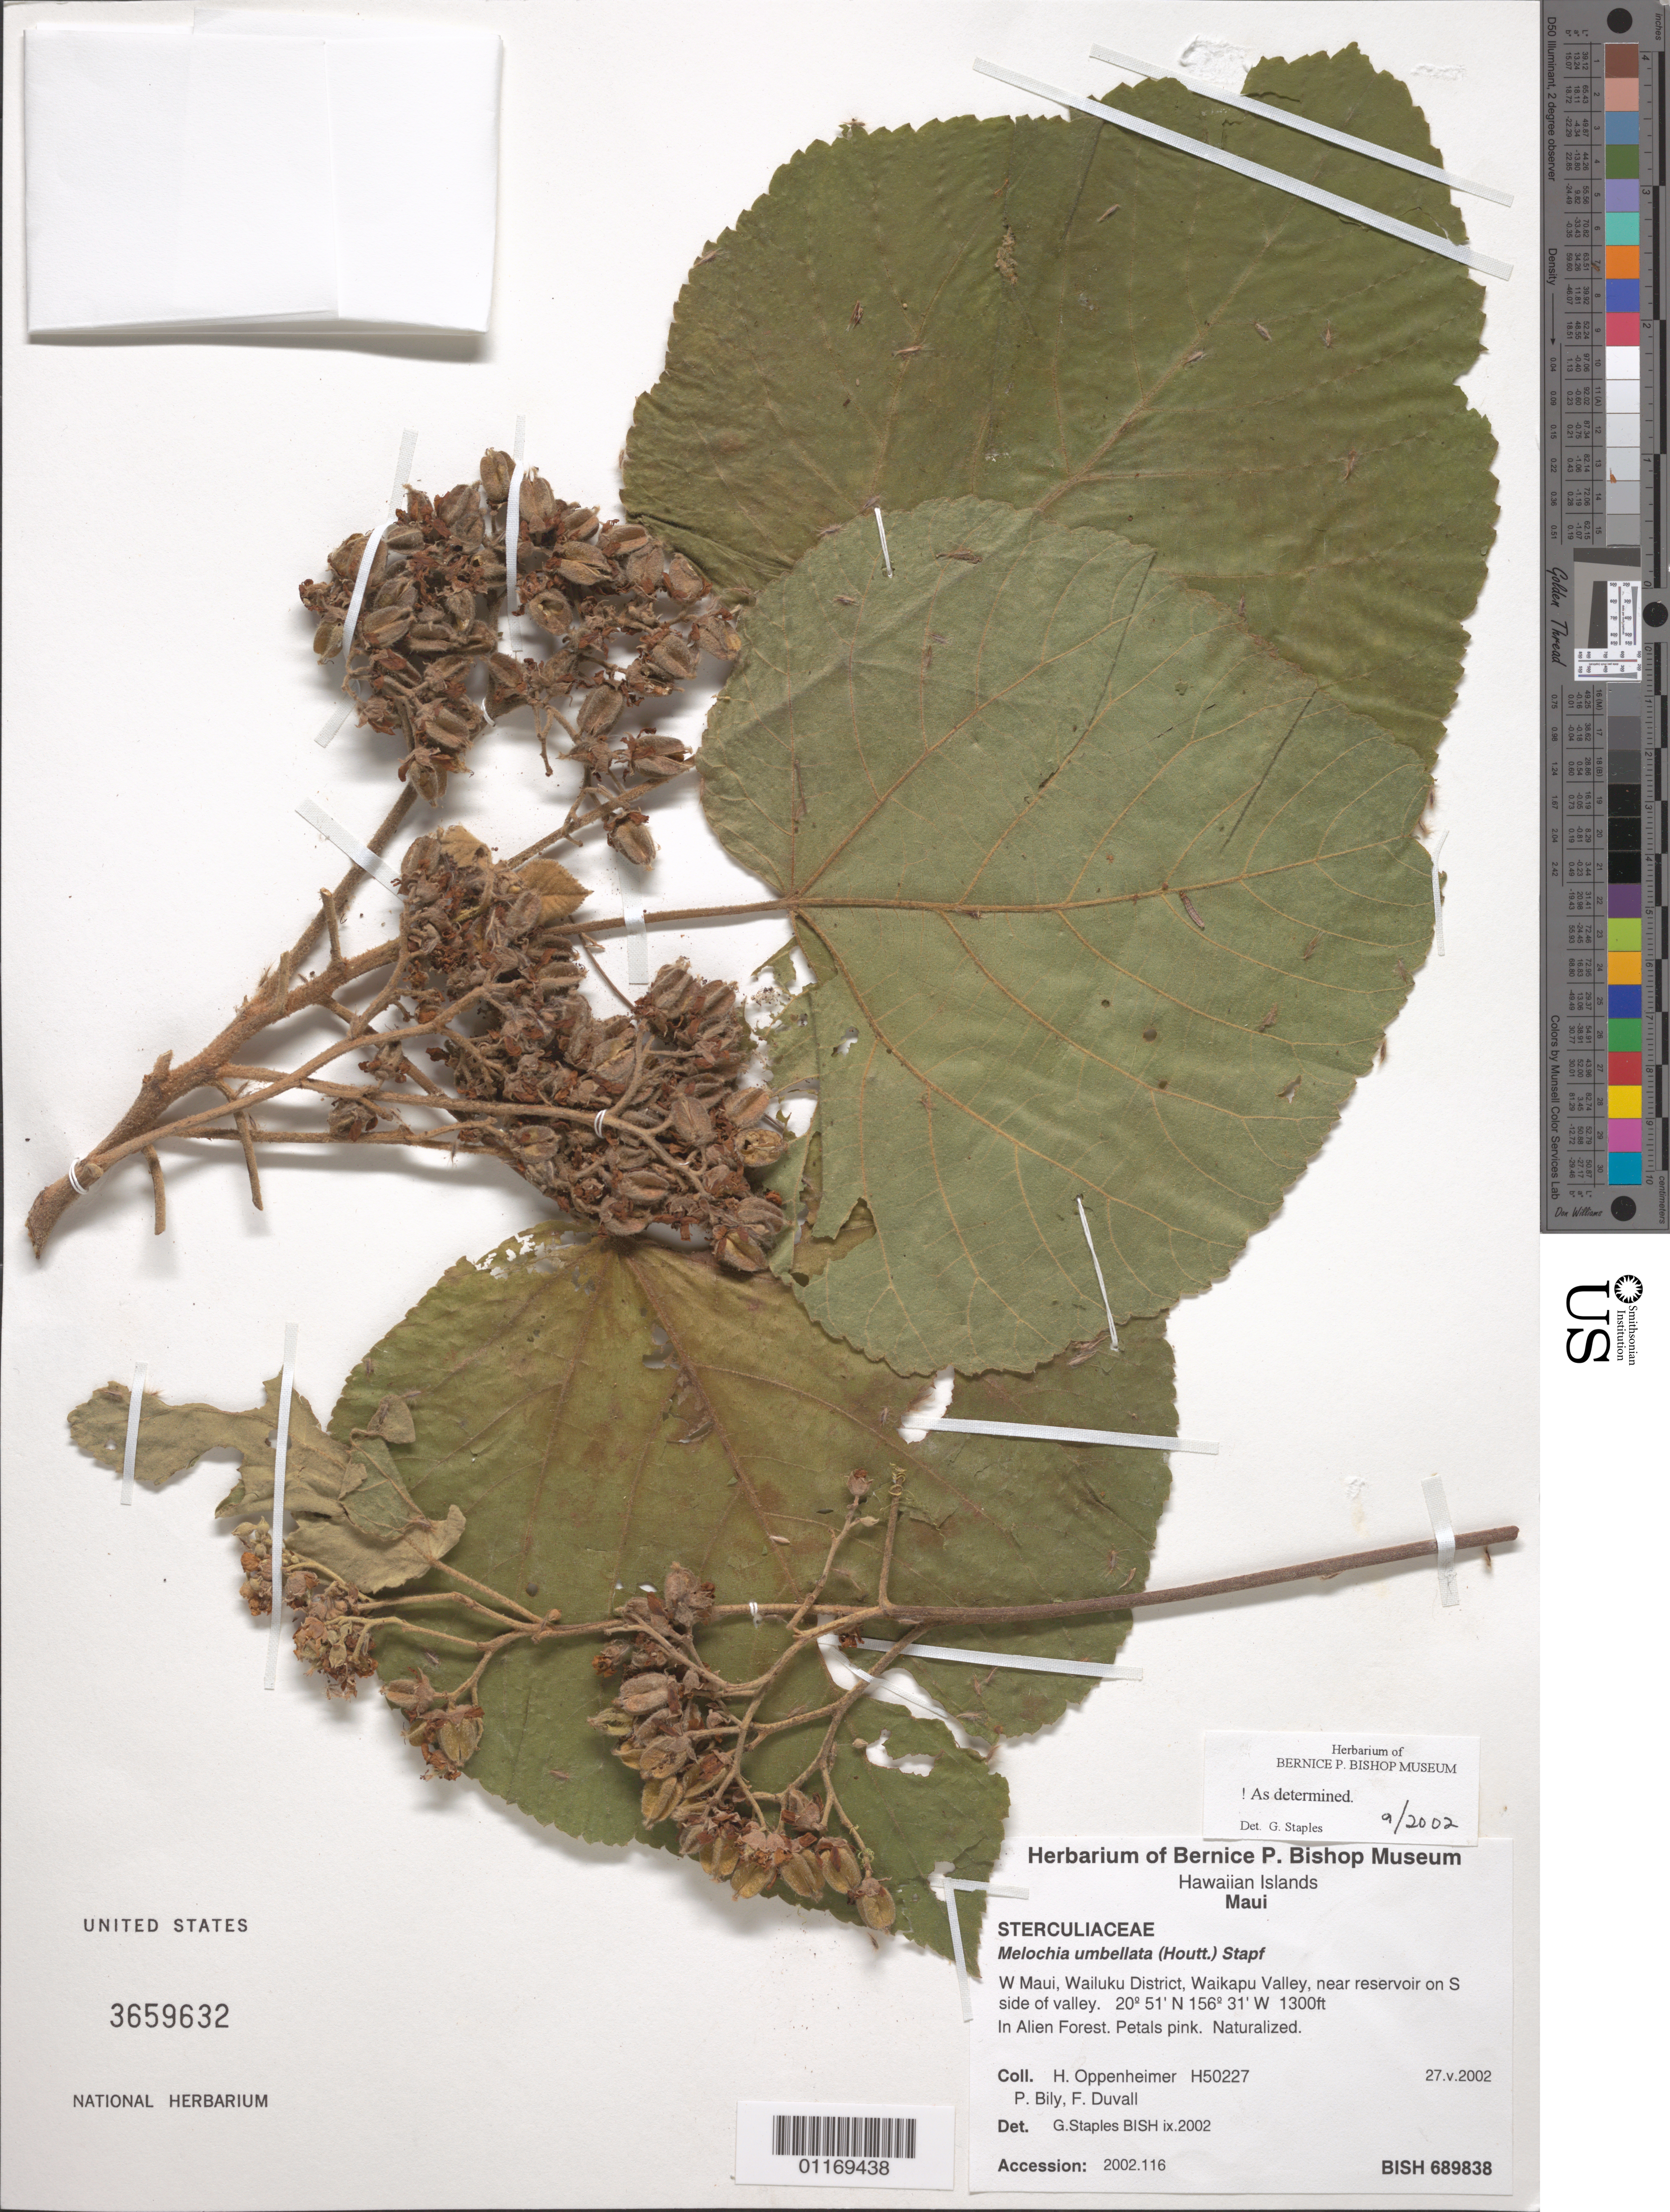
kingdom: Plantae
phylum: Tracheophyta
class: Magnoliopsida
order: Malvales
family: Malvaceae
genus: Melochia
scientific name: Melochia umbellata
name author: Stapf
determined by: Staples, G. W.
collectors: H. L. Oppenheimer, P. Bily & F. Duvall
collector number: H50227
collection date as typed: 27 May 2002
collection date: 2002-05-27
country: United States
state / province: Hawaii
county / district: Maui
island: Maui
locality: W Maui, Wailuku District, Waikapu Valley, near reservoir on S side of valley.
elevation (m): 396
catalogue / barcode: US 3659632